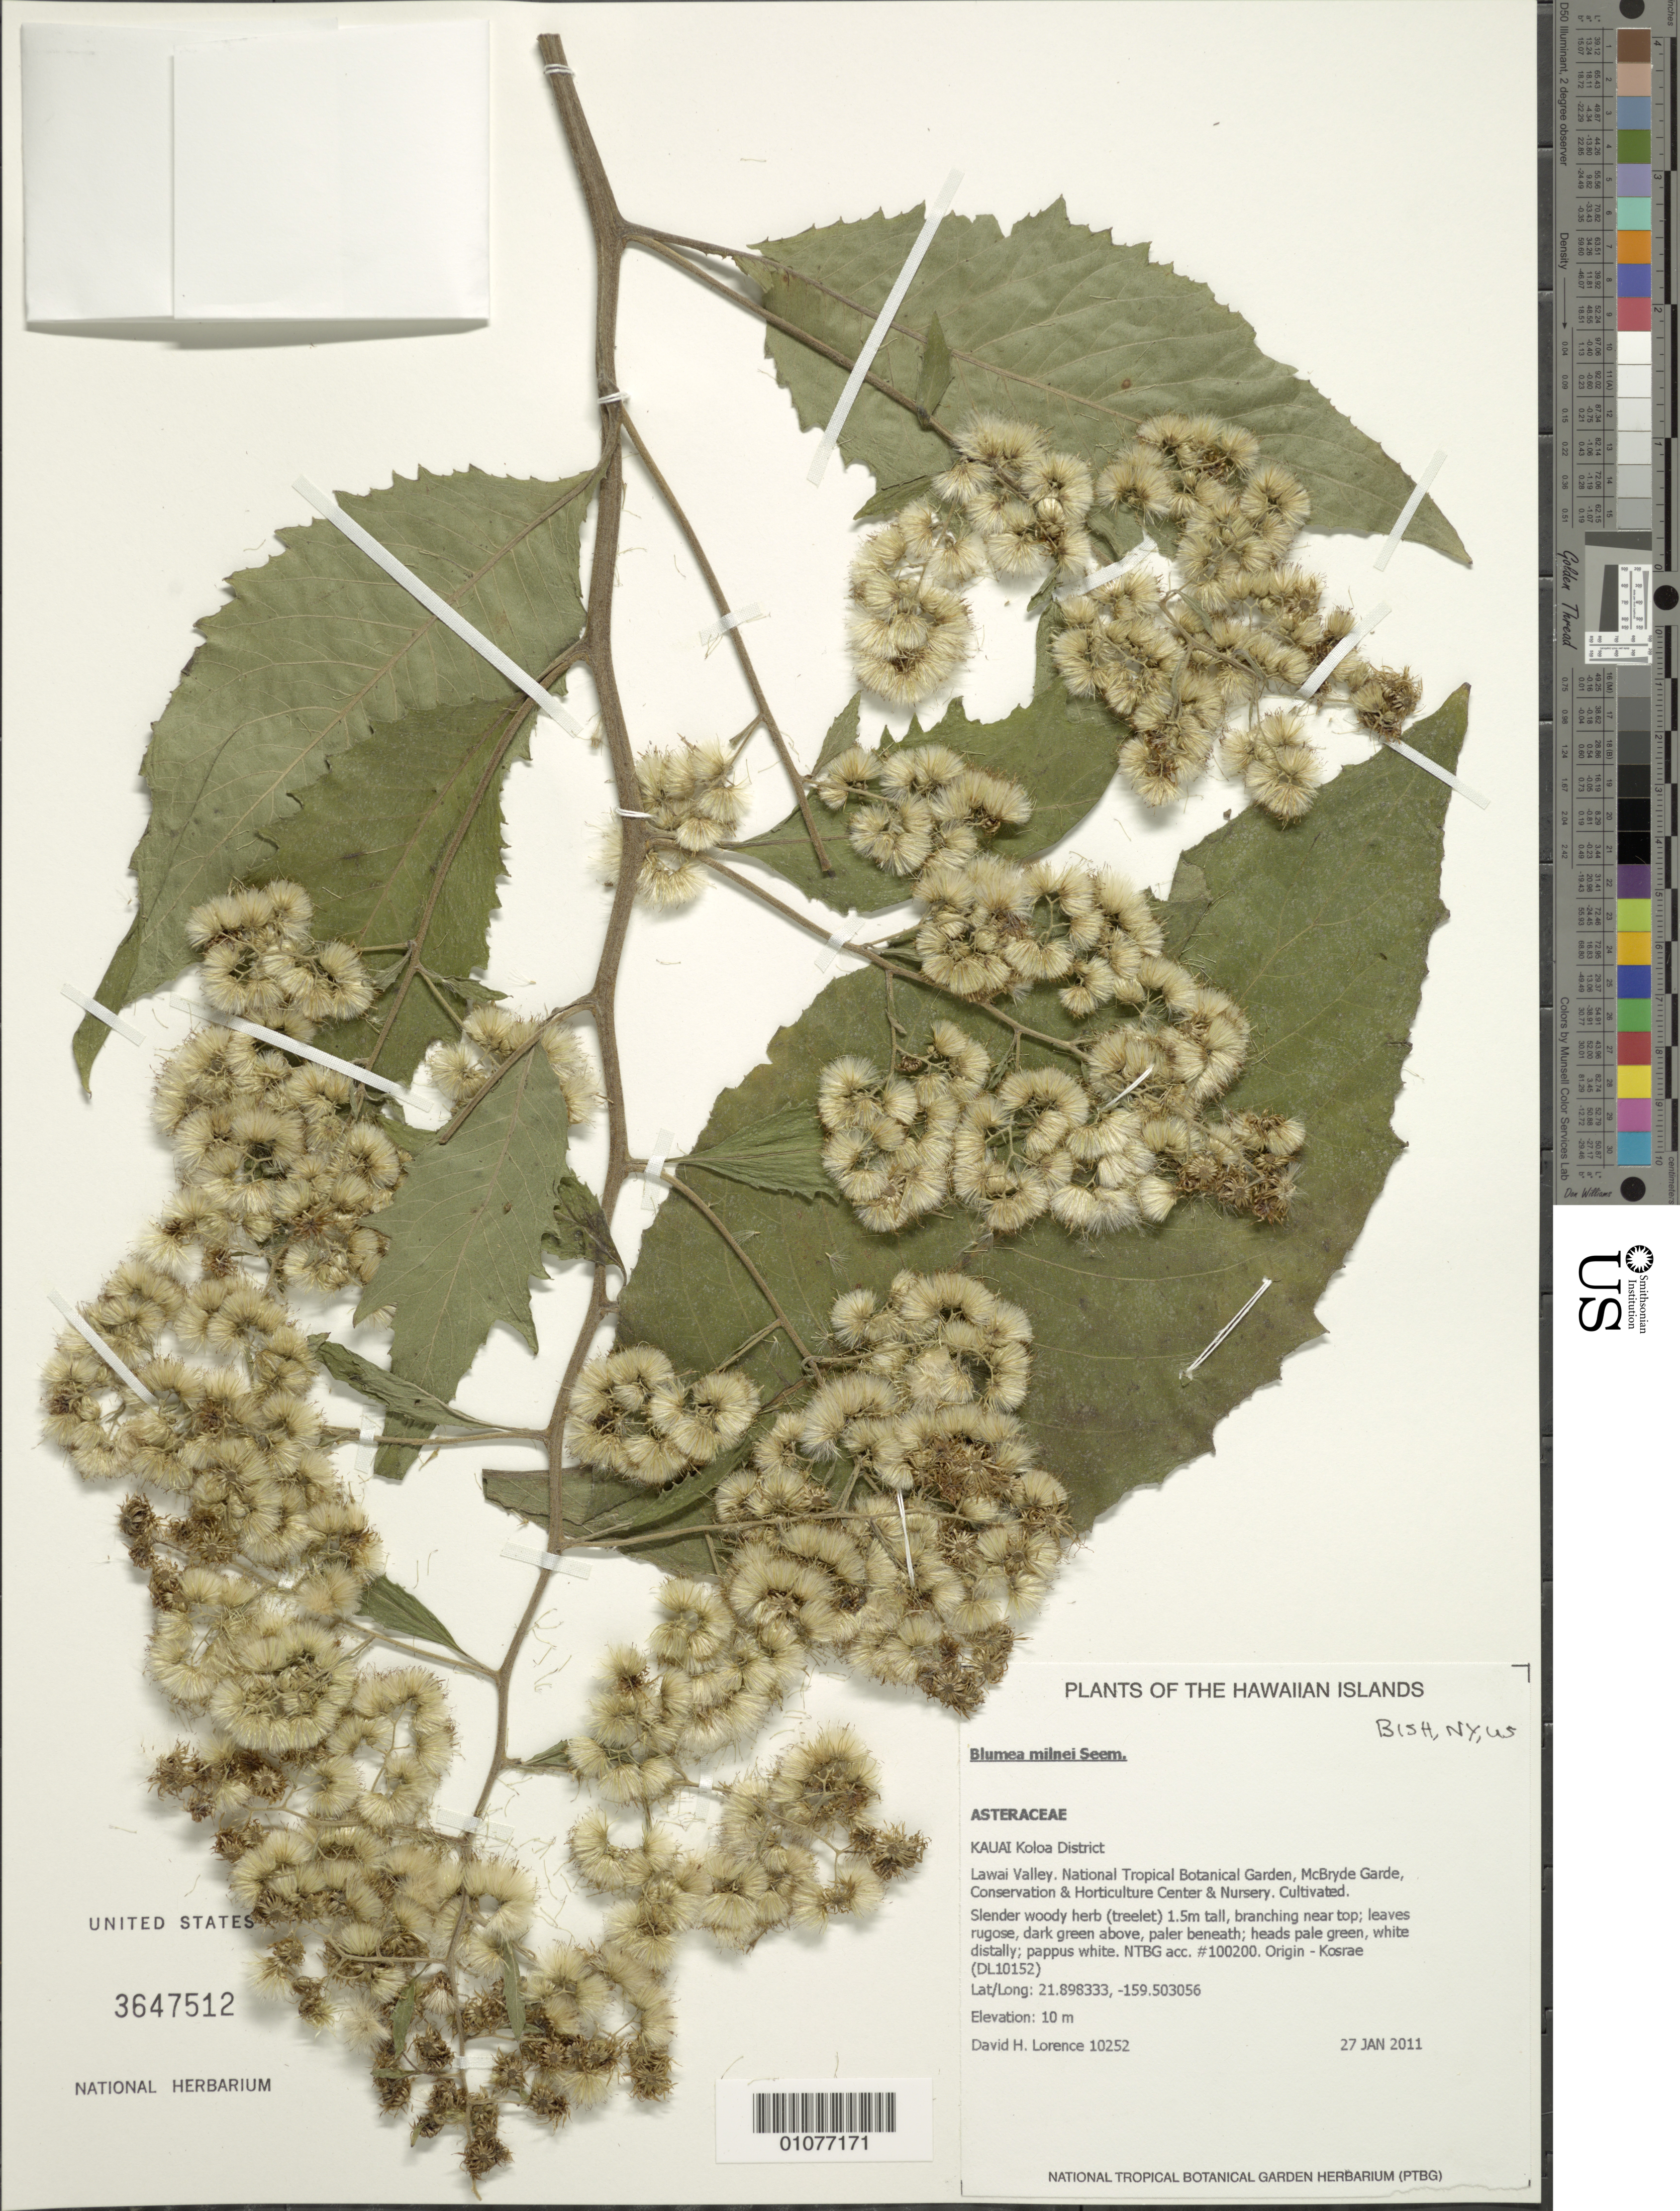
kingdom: Plantae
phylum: Tracheophyta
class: Magnoliopsida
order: Asterales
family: Asteraceae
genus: Blumea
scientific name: Blumea milnei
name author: Seem.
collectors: D. Lorence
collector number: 10252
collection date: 2011-01-27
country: United States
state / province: Hawaii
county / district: Kauai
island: Kaua'i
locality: Koloa District, Lawai Valley, National Tropical Botanical Garden, McBryde Garden, Conservation & Horticulture Center & Nursery.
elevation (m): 10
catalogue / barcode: US 3647512